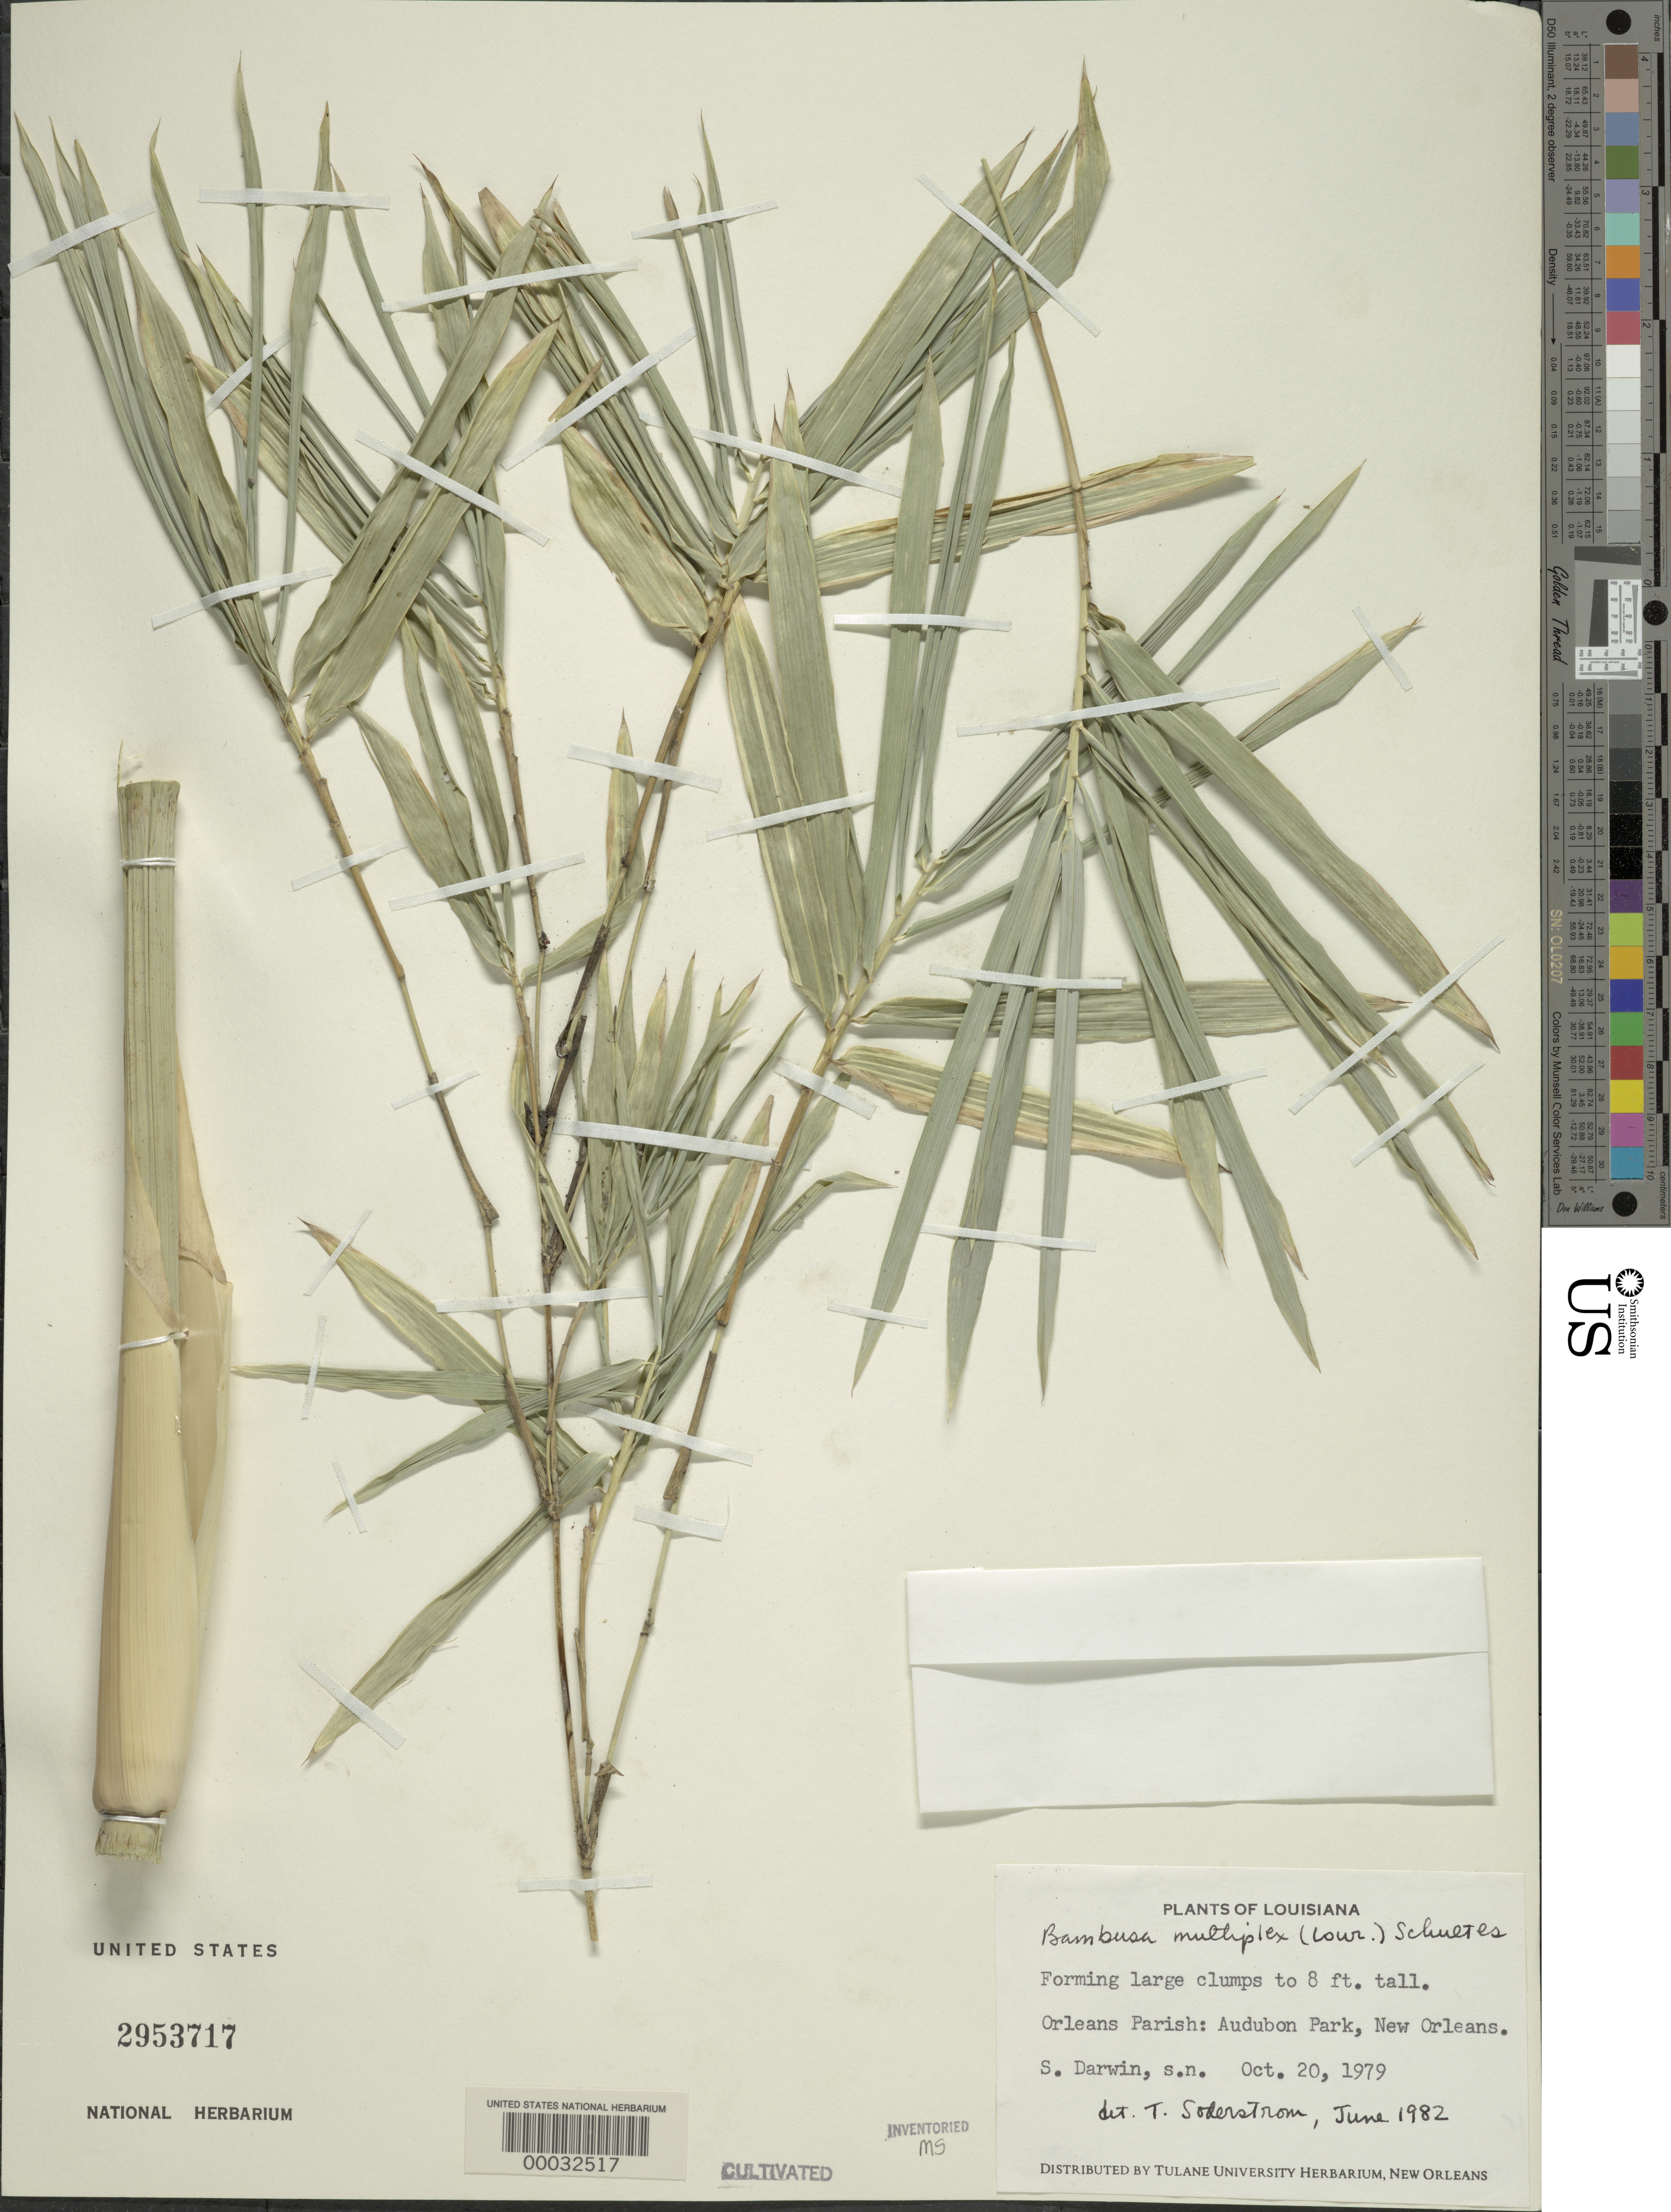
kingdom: Plantae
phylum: Tracheophyta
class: Liliopsida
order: Poales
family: Poaceae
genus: Bambusa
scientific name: Bambusa multiplex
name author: (Lour.) Raeusch. ex Schult. & Schult. f.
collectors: S. P. Darwin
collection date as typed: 20 Oct 1979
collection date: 1979-10-20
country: United States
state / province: Louisiana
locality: Audubon park-new orleans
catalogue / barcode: US 2953717